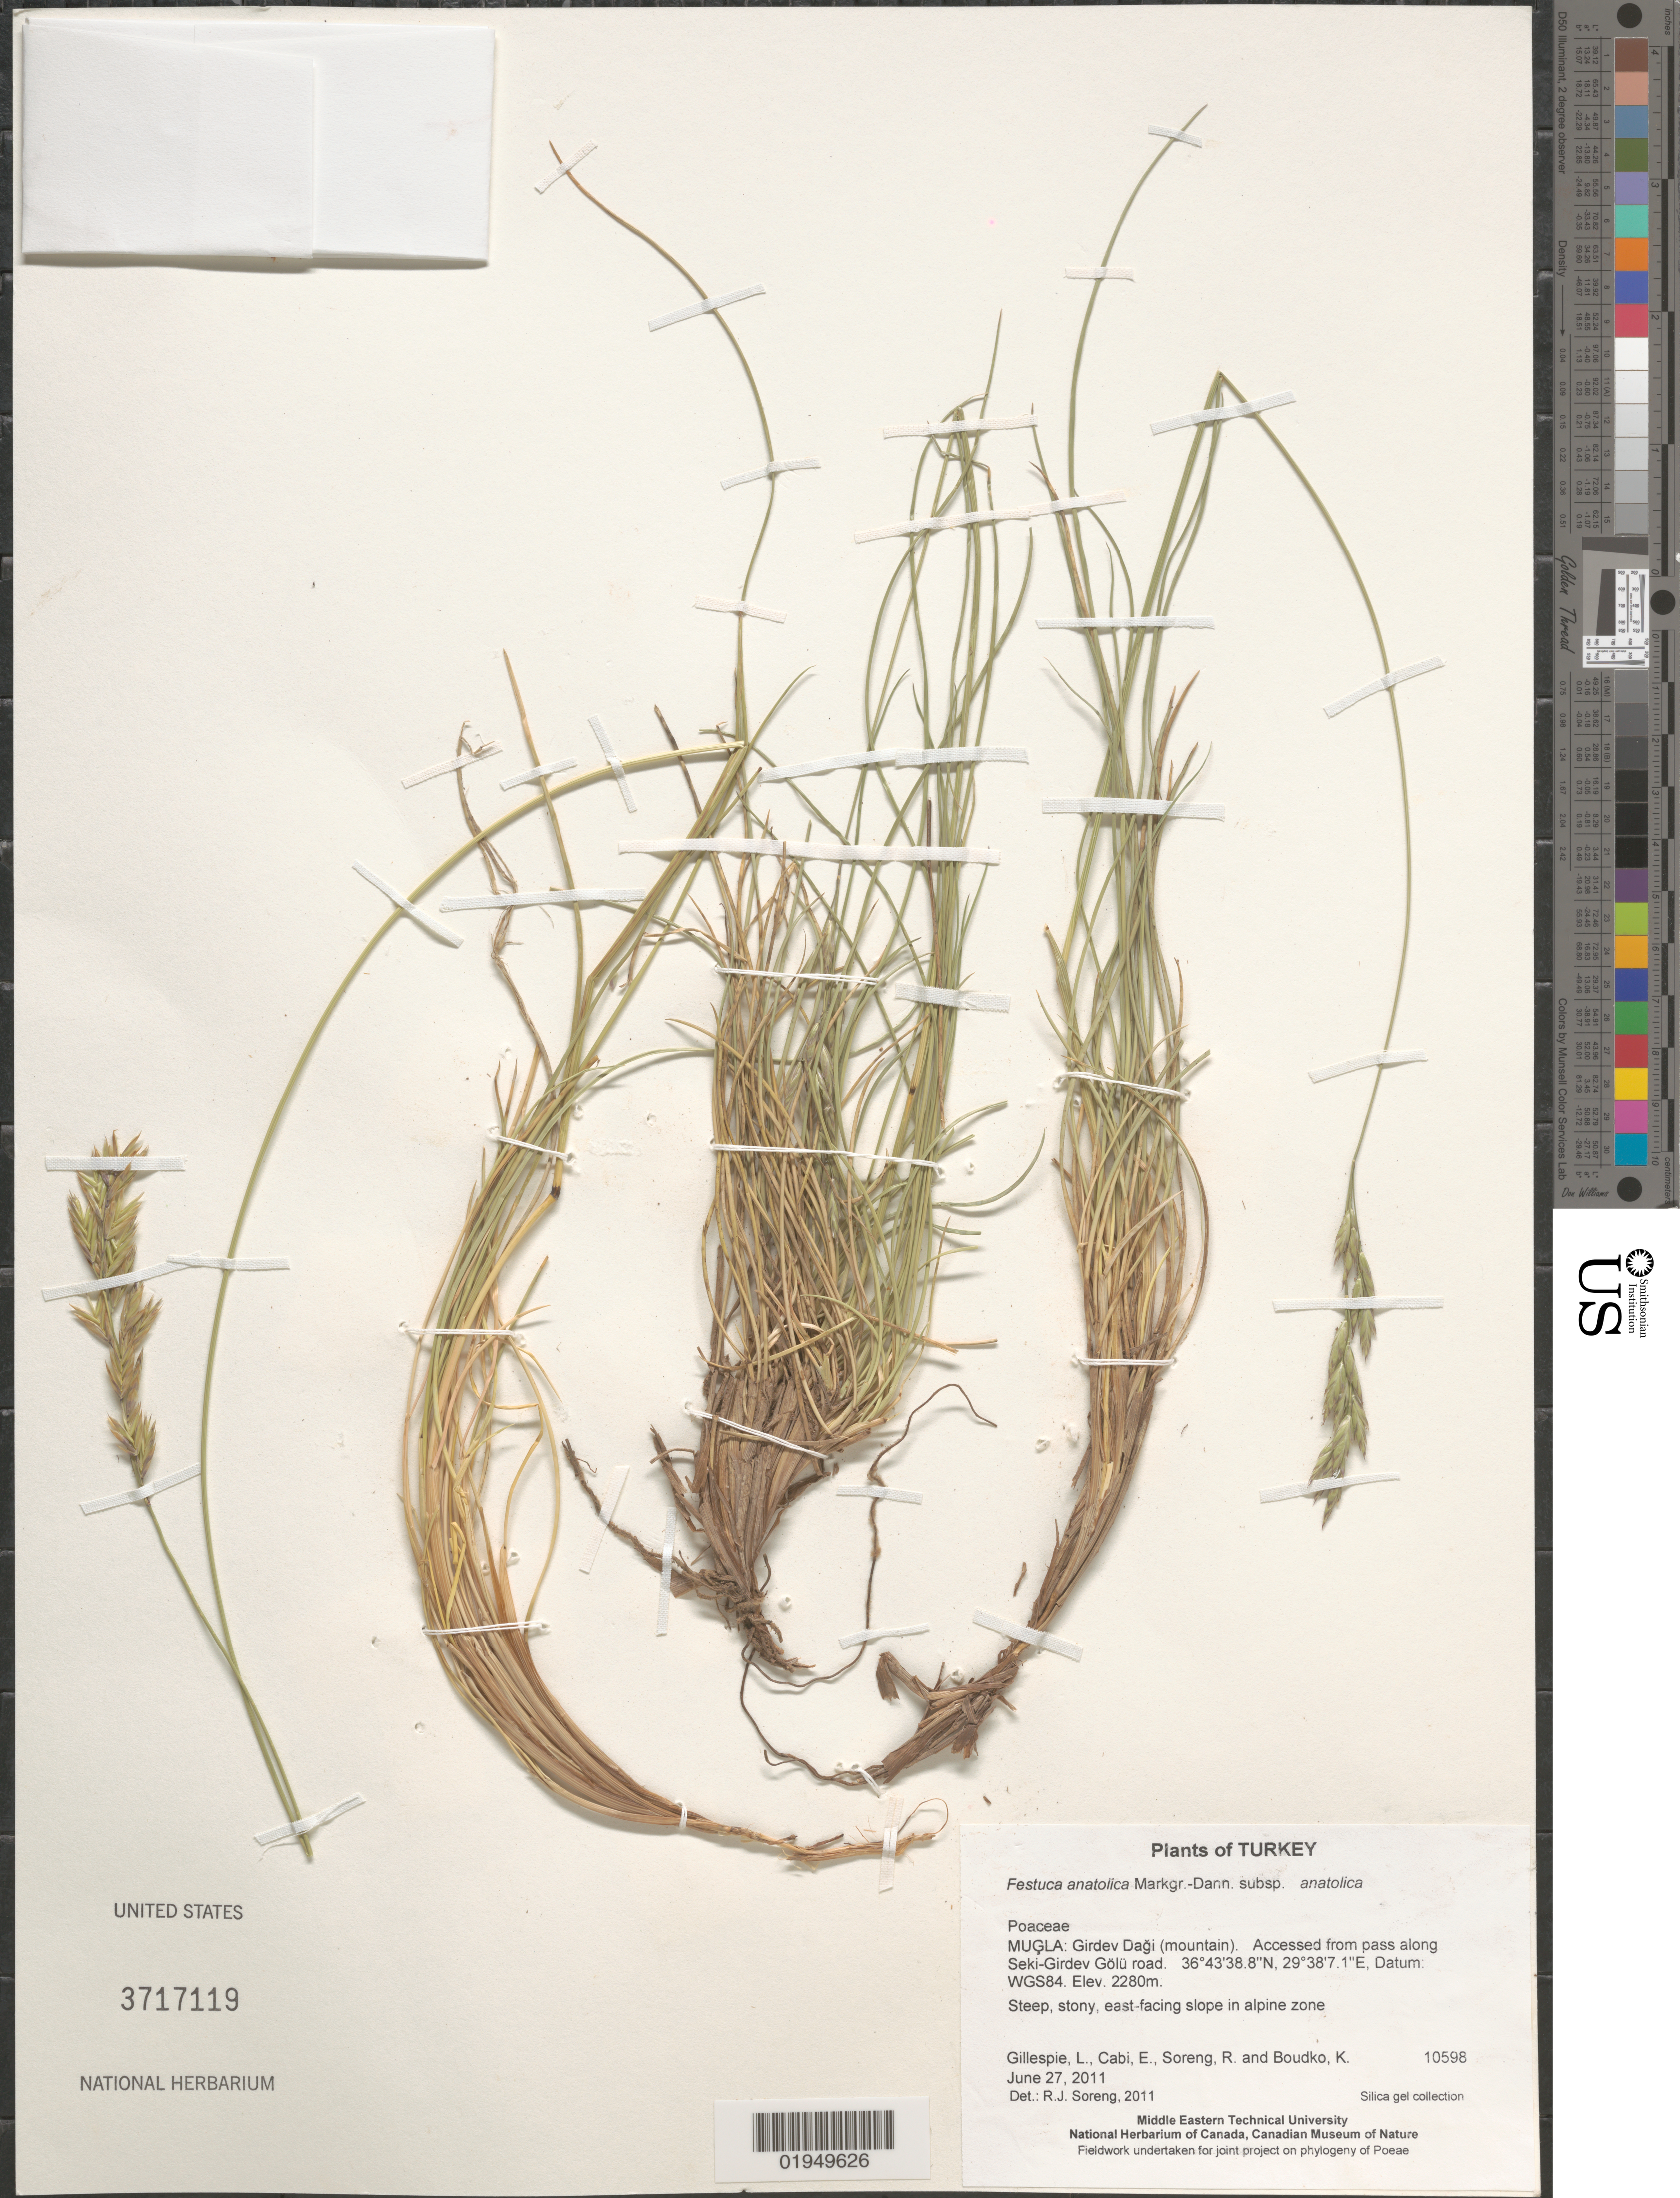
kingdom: Plantae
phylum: Tracheophyta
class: Liliopsida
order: Poales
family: Poaceae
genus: Festuca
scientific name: Festuca anatolica subsp. anatolica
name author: Markgr.-Dann.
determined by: Soreng, Robert J., Research Associate (BOT), Smithsonian Institution - National Museum of Natural History (UNITED STATES)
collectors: L. J. Gillespie, E. Cabi, R. J. Soreng & K. Boudko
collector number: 10598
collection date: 2011-06-27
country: Turkey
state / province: Mugla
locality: Girdev Dagi (mountain). Accessed from pass along Seki-Girdev Gölü road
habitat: Steep, stony, east-facing slope in alpine zone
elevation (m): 2280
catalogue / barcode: US 3717119